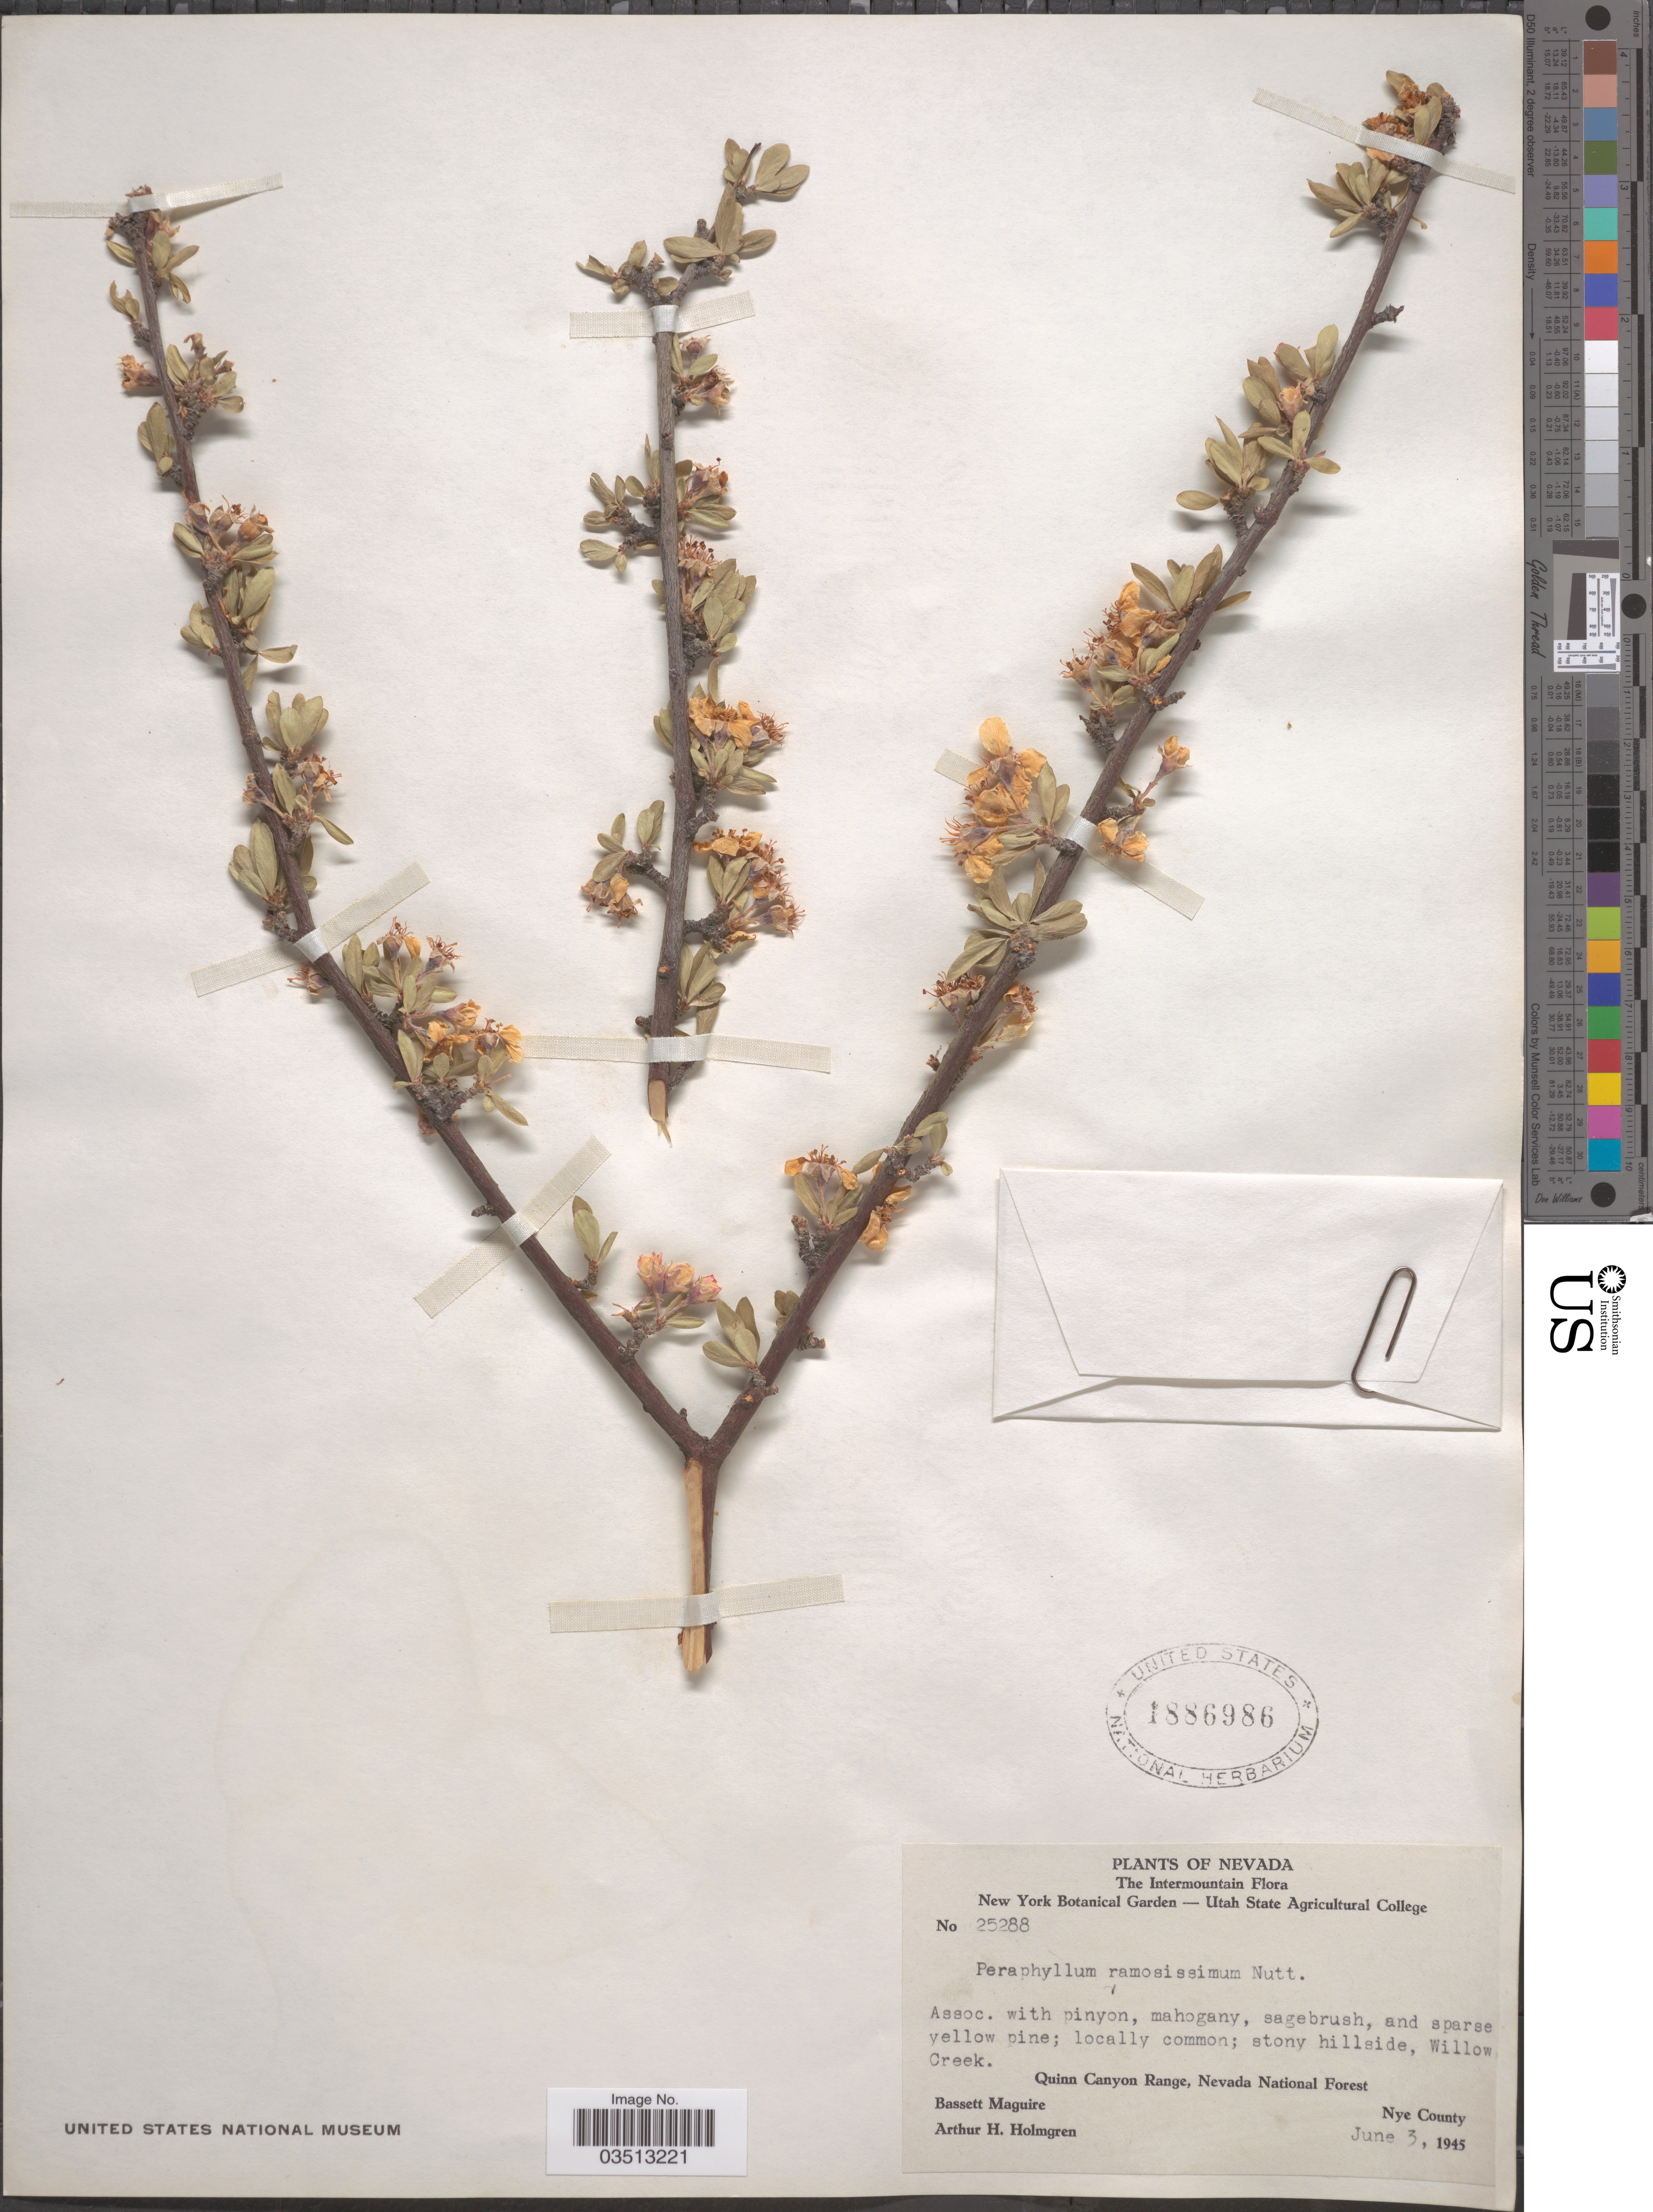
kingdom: Plantae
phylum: Tracheophyta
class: Magnoliopsida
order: Rosales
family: Rosaceae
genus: Peraphyllum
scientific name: Peraphyllum ramosissimum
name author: Nutt.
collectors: B. Maguire & A. H. Holmgren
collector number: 25288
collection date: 1945-06-03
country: United States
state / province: Nevada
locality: The Intermountain. Willow Creek. Quinn Canyon Range, Nevada National Forest. Nye County.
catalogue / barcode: US 1886986